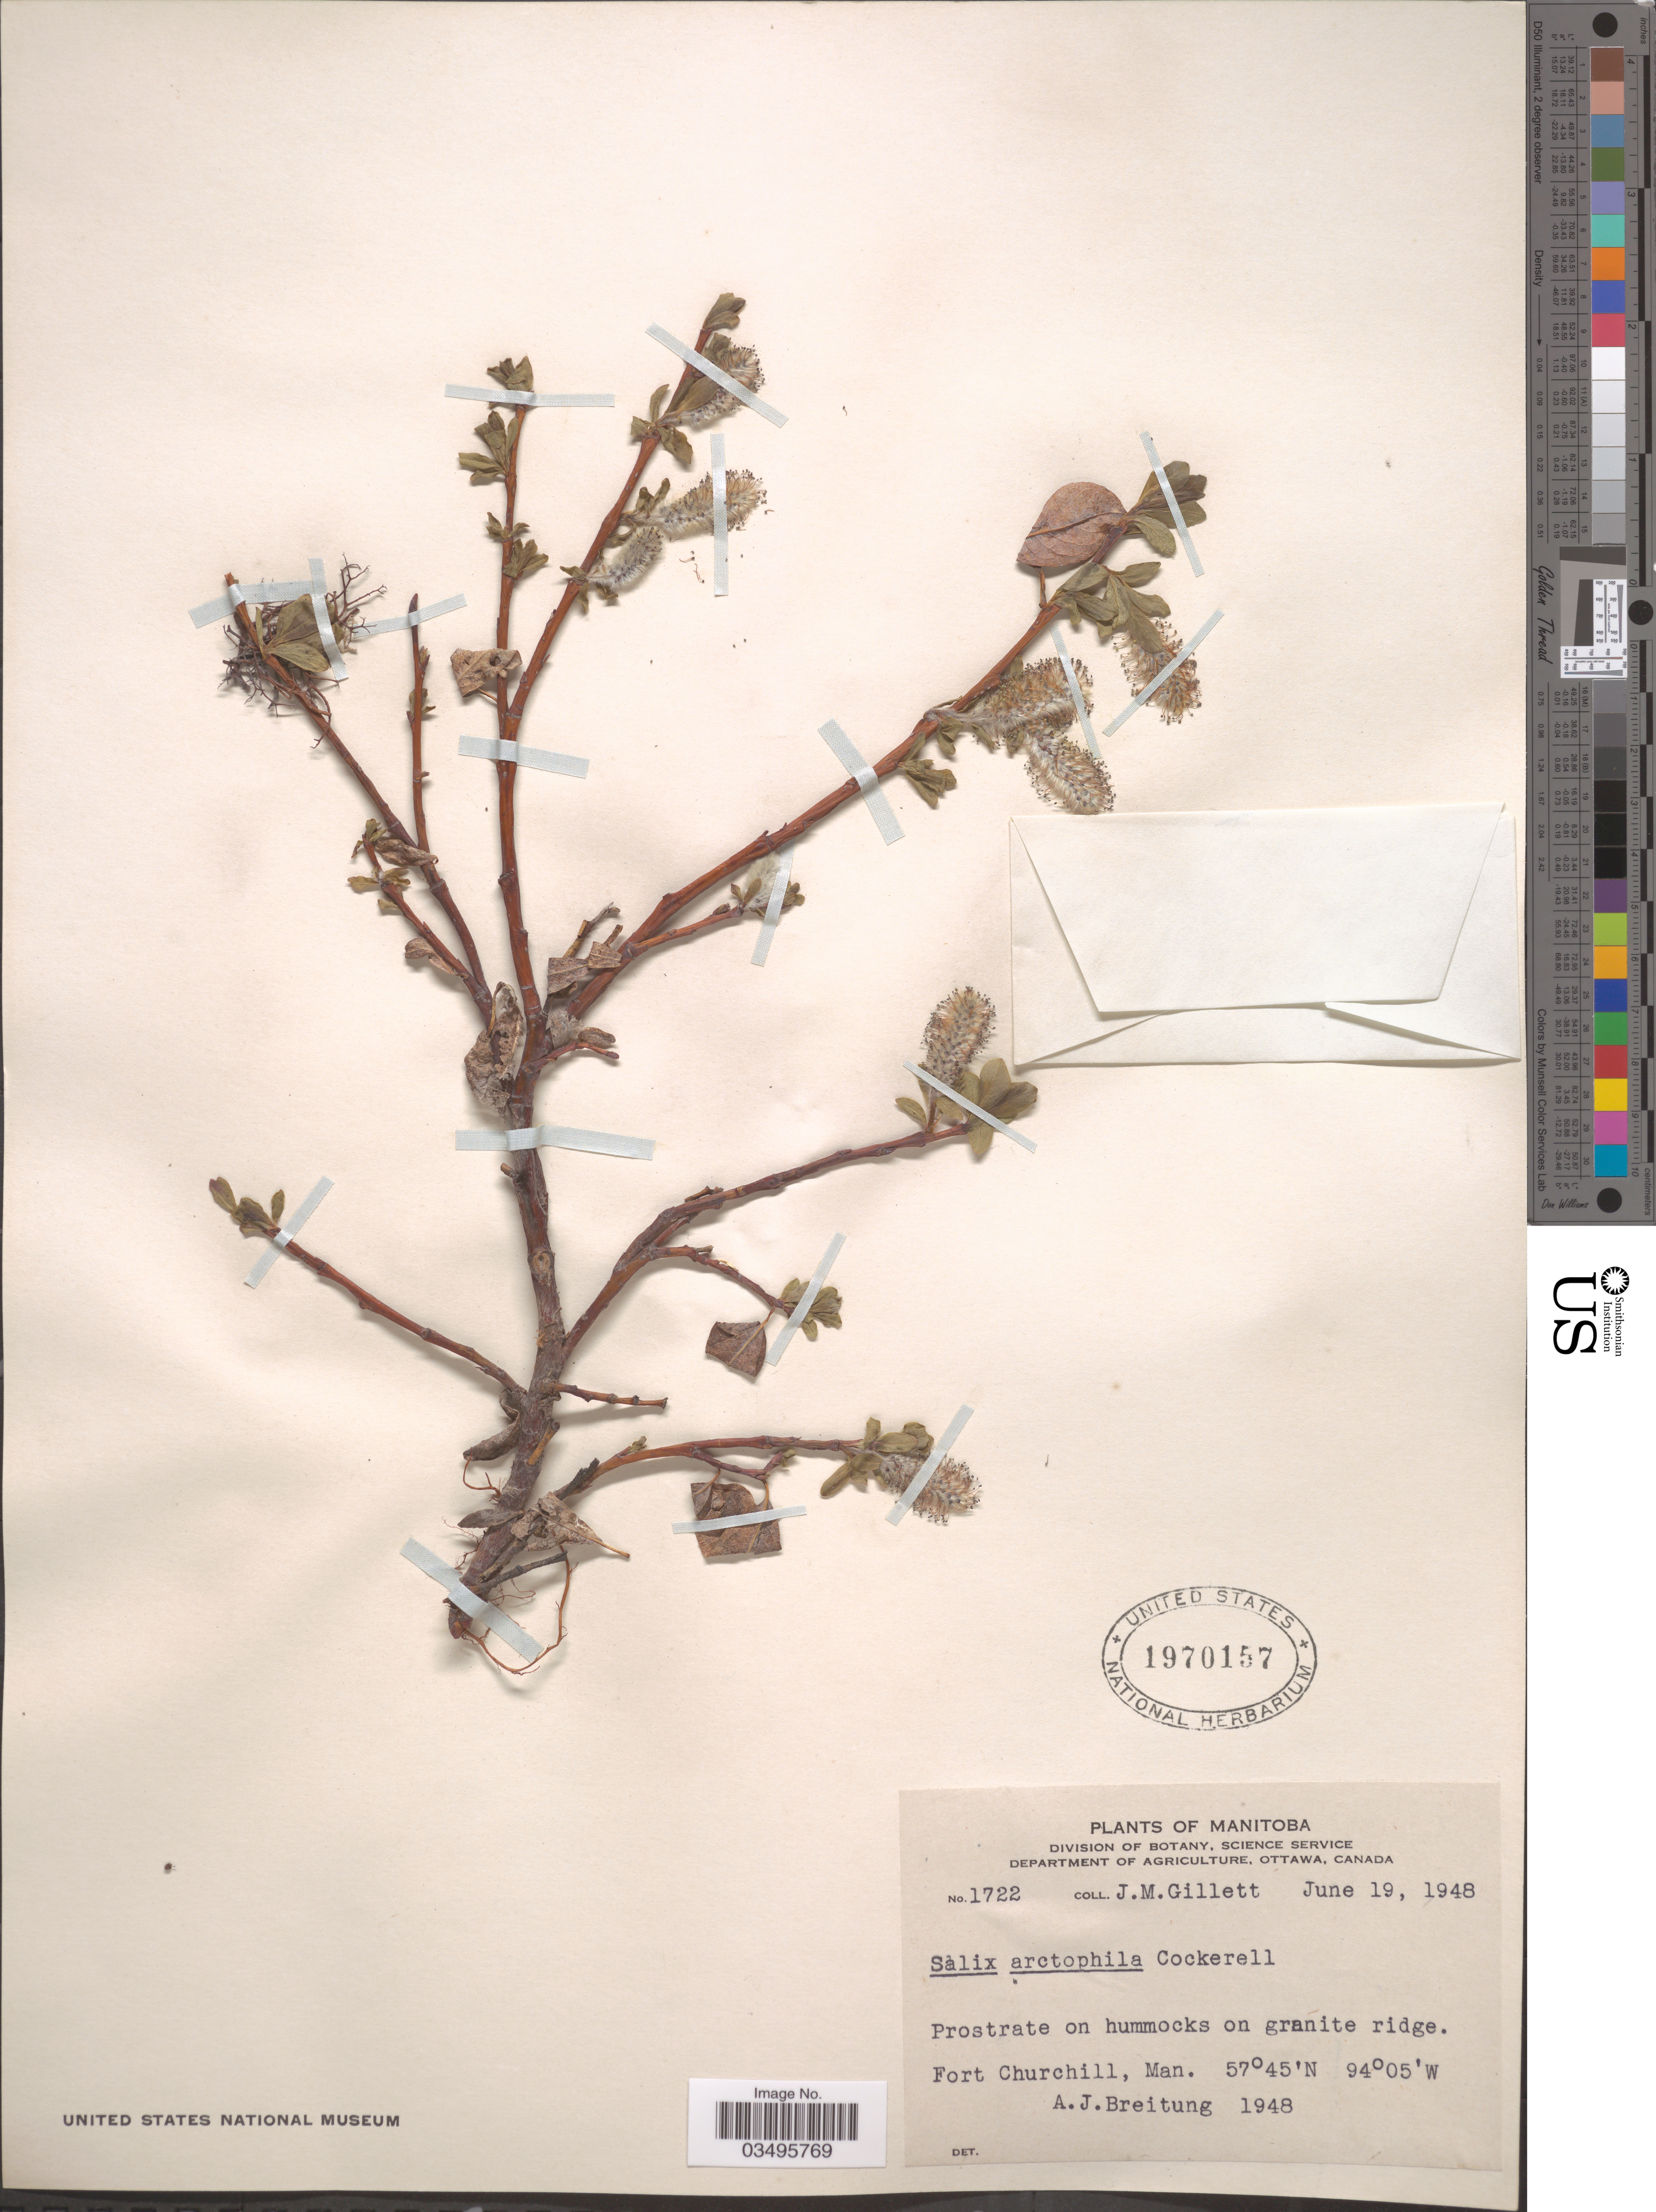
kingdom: Plantae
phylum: Tracheophyta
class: Magnoliopsida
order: Malpighiales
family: Salicaceae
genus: Salix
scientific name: Salix arctophila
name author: Cockerell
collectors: J. M. Gillett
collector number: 1722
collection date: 1948-06-19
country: Canada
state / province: Manitoba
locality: Fort Churchill.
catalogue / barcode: US 1970157